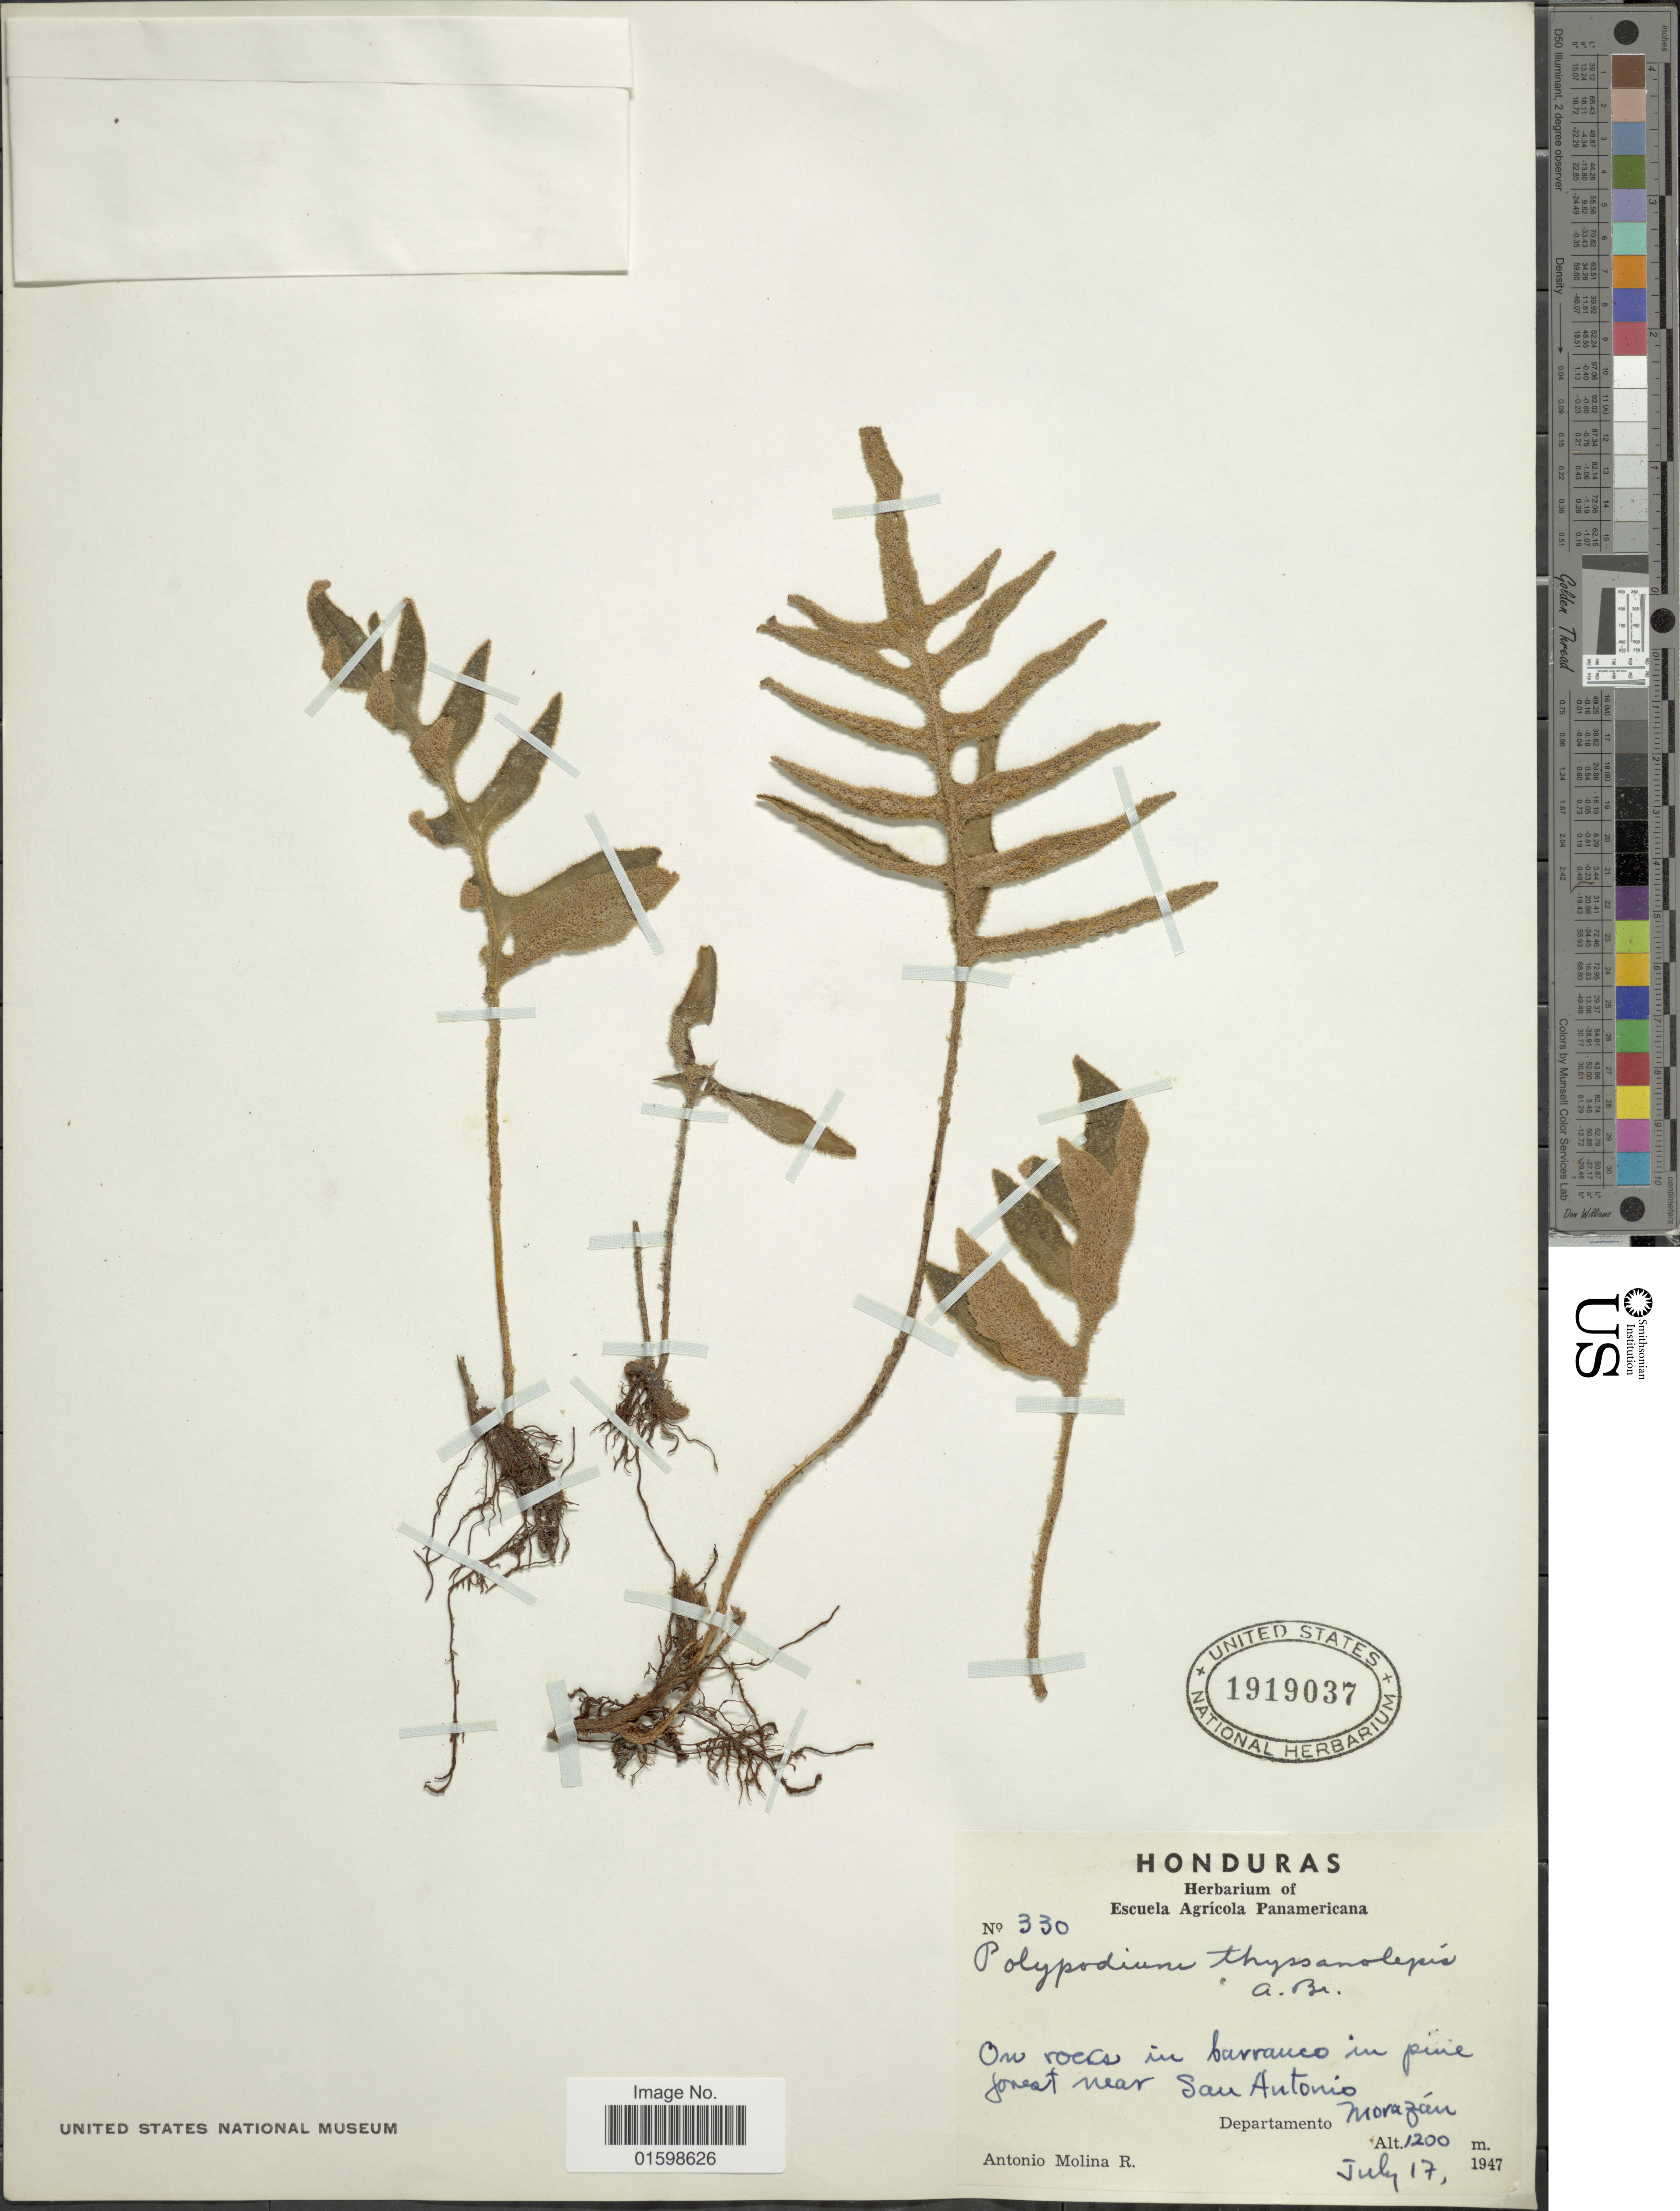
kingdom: Plantae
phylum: Tracheophyta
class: Polypodiopsida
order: Polypodiales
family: Polypodiaceae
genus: Pleopeltis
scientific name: Pleopeltis thyssanolepis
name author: (A. Braun ex Klotzsch) E.G. Andrews & Windham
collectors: A. Molina R.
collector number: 330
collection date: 1947-07-17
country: Honduras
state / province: Fco. Morazán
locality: On rocks in barranco in pine forest near San Antoniom departamento Morazán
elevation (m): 1200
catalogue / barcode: US 1919037